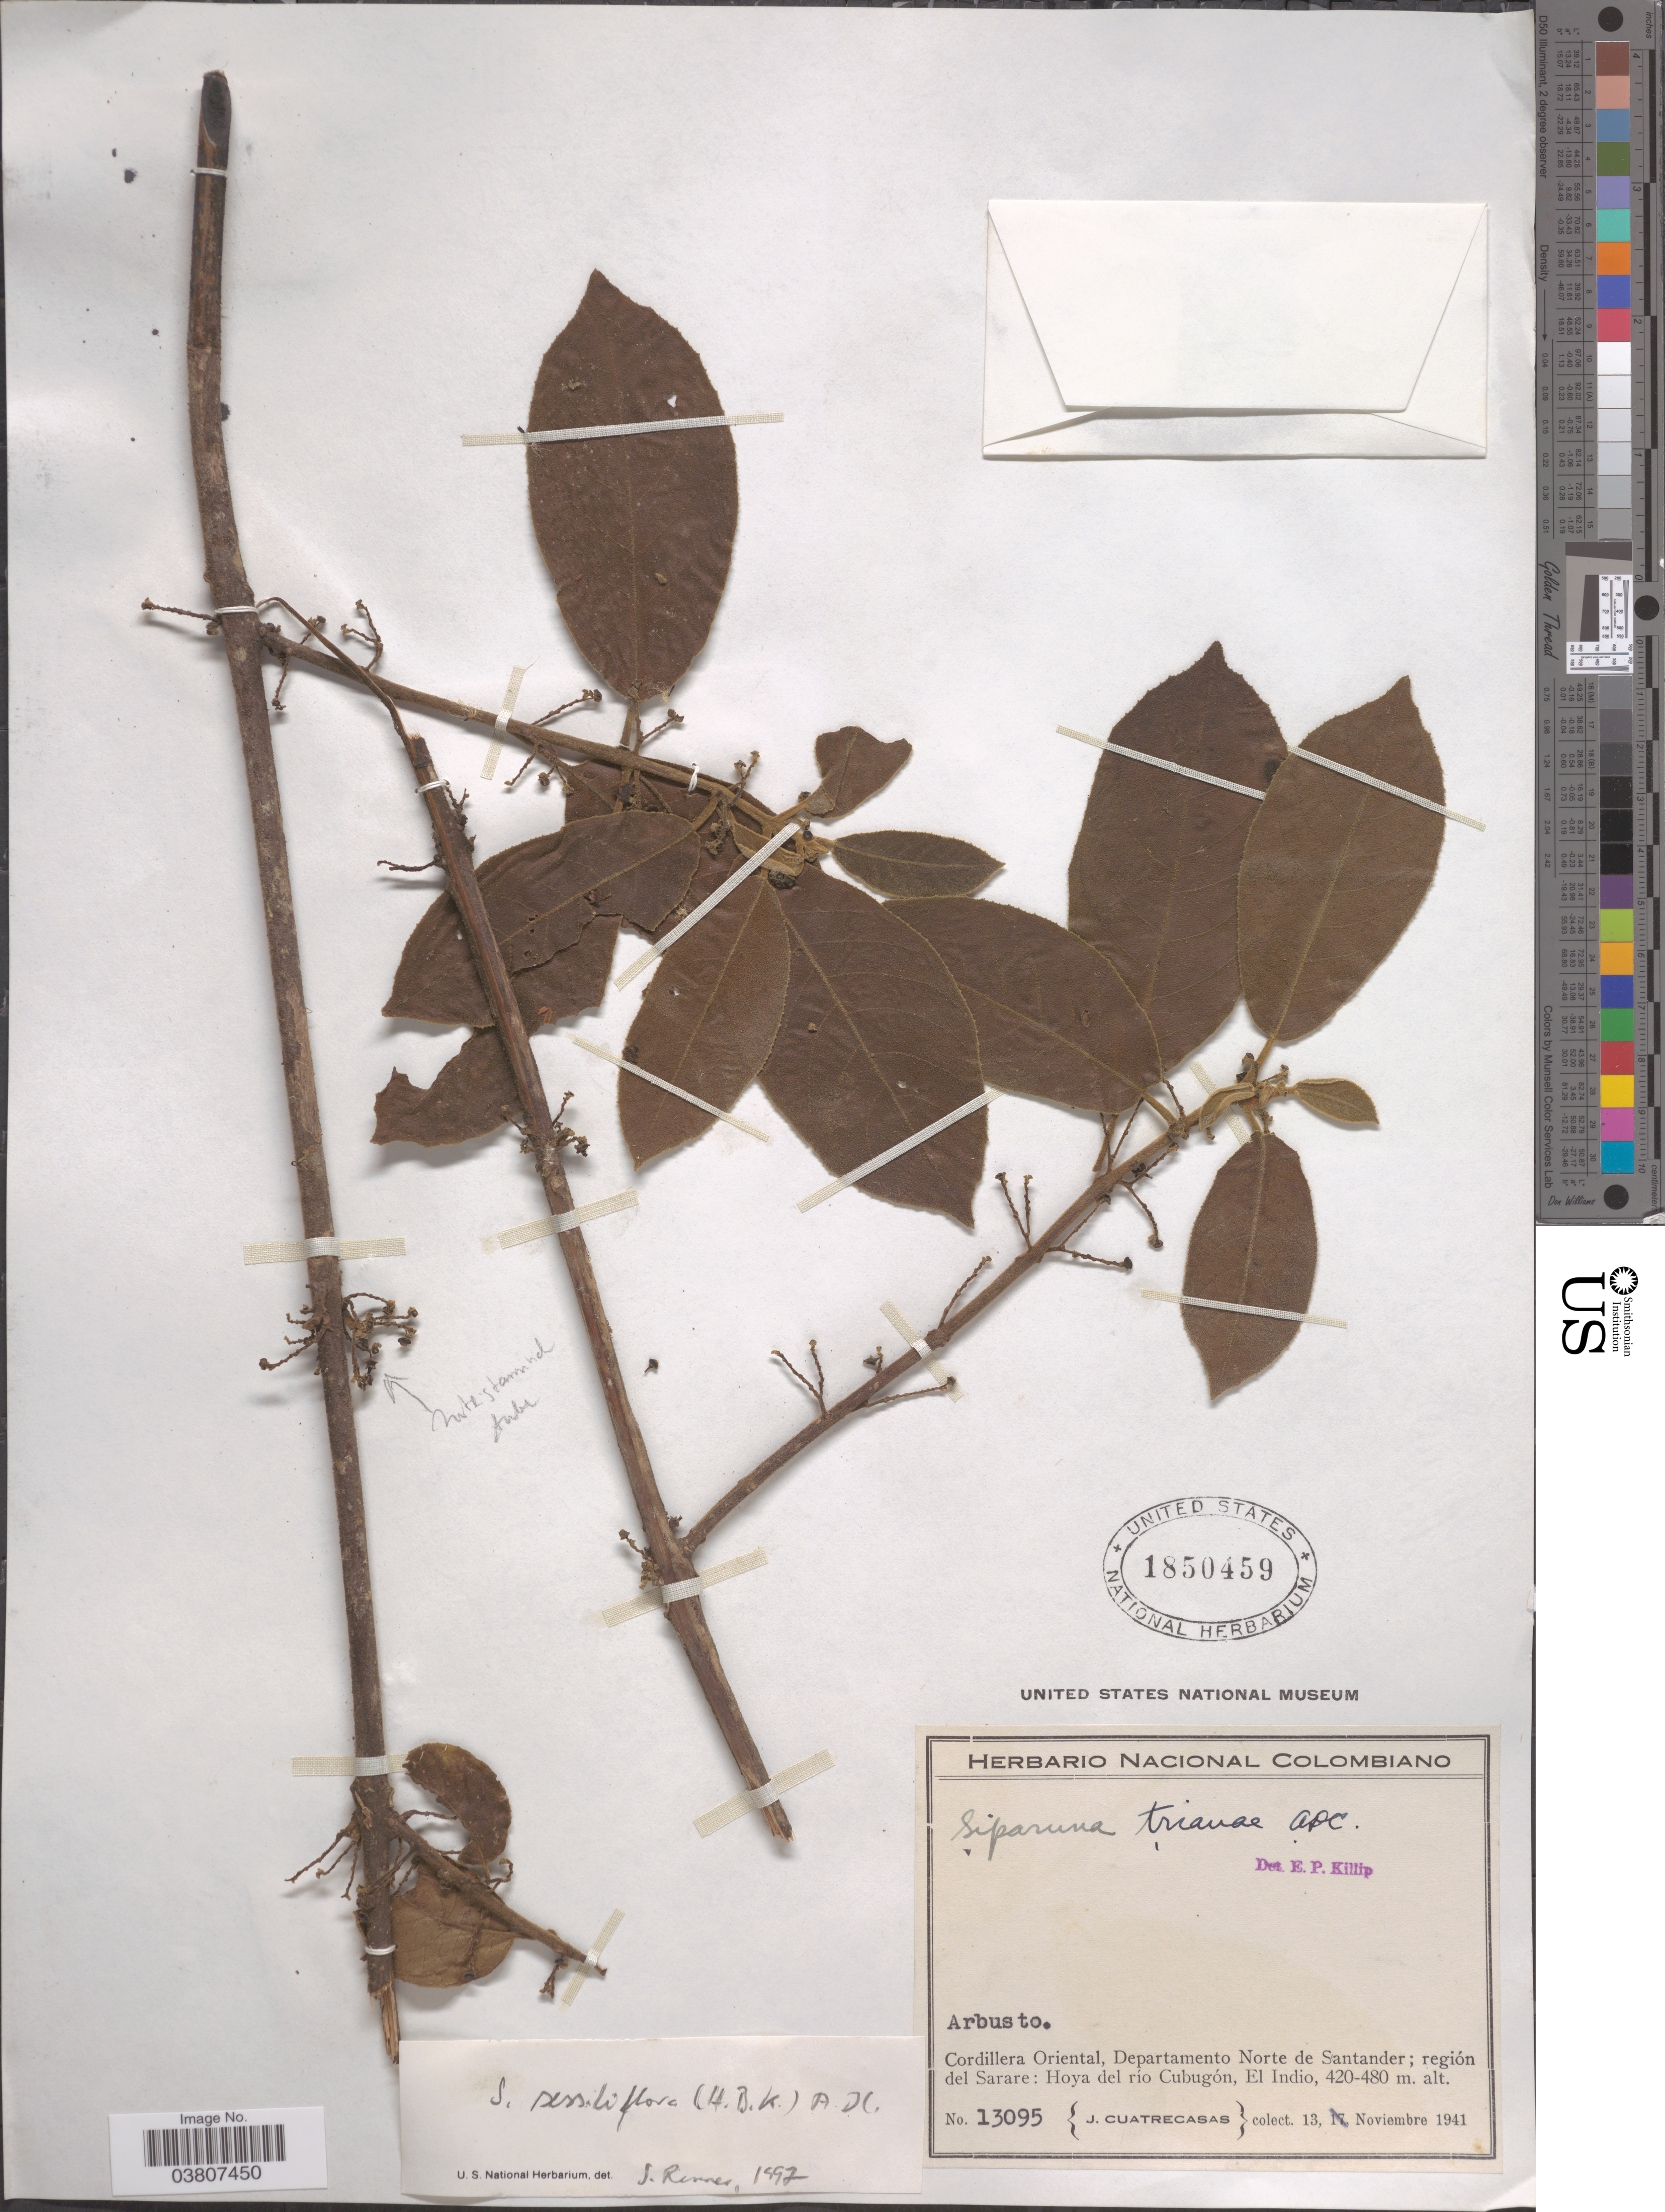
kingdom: Plantae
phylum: Tracheophyta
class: Magnoliopsida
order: Laurales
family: Siparunaceae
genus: Siparuna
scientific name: Siparuna sessiliflora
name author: (Kunth) A. DC.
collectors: J. Cuatrecasas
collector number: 13095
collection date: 1941-11-13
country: Colombia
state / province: Norte de Santander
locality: Cordillera Oriental, Departamento Norte de Santander; región del Sarare: Hoya del río Cubugón, El Indio.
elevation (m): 420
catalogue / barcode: US 1850459